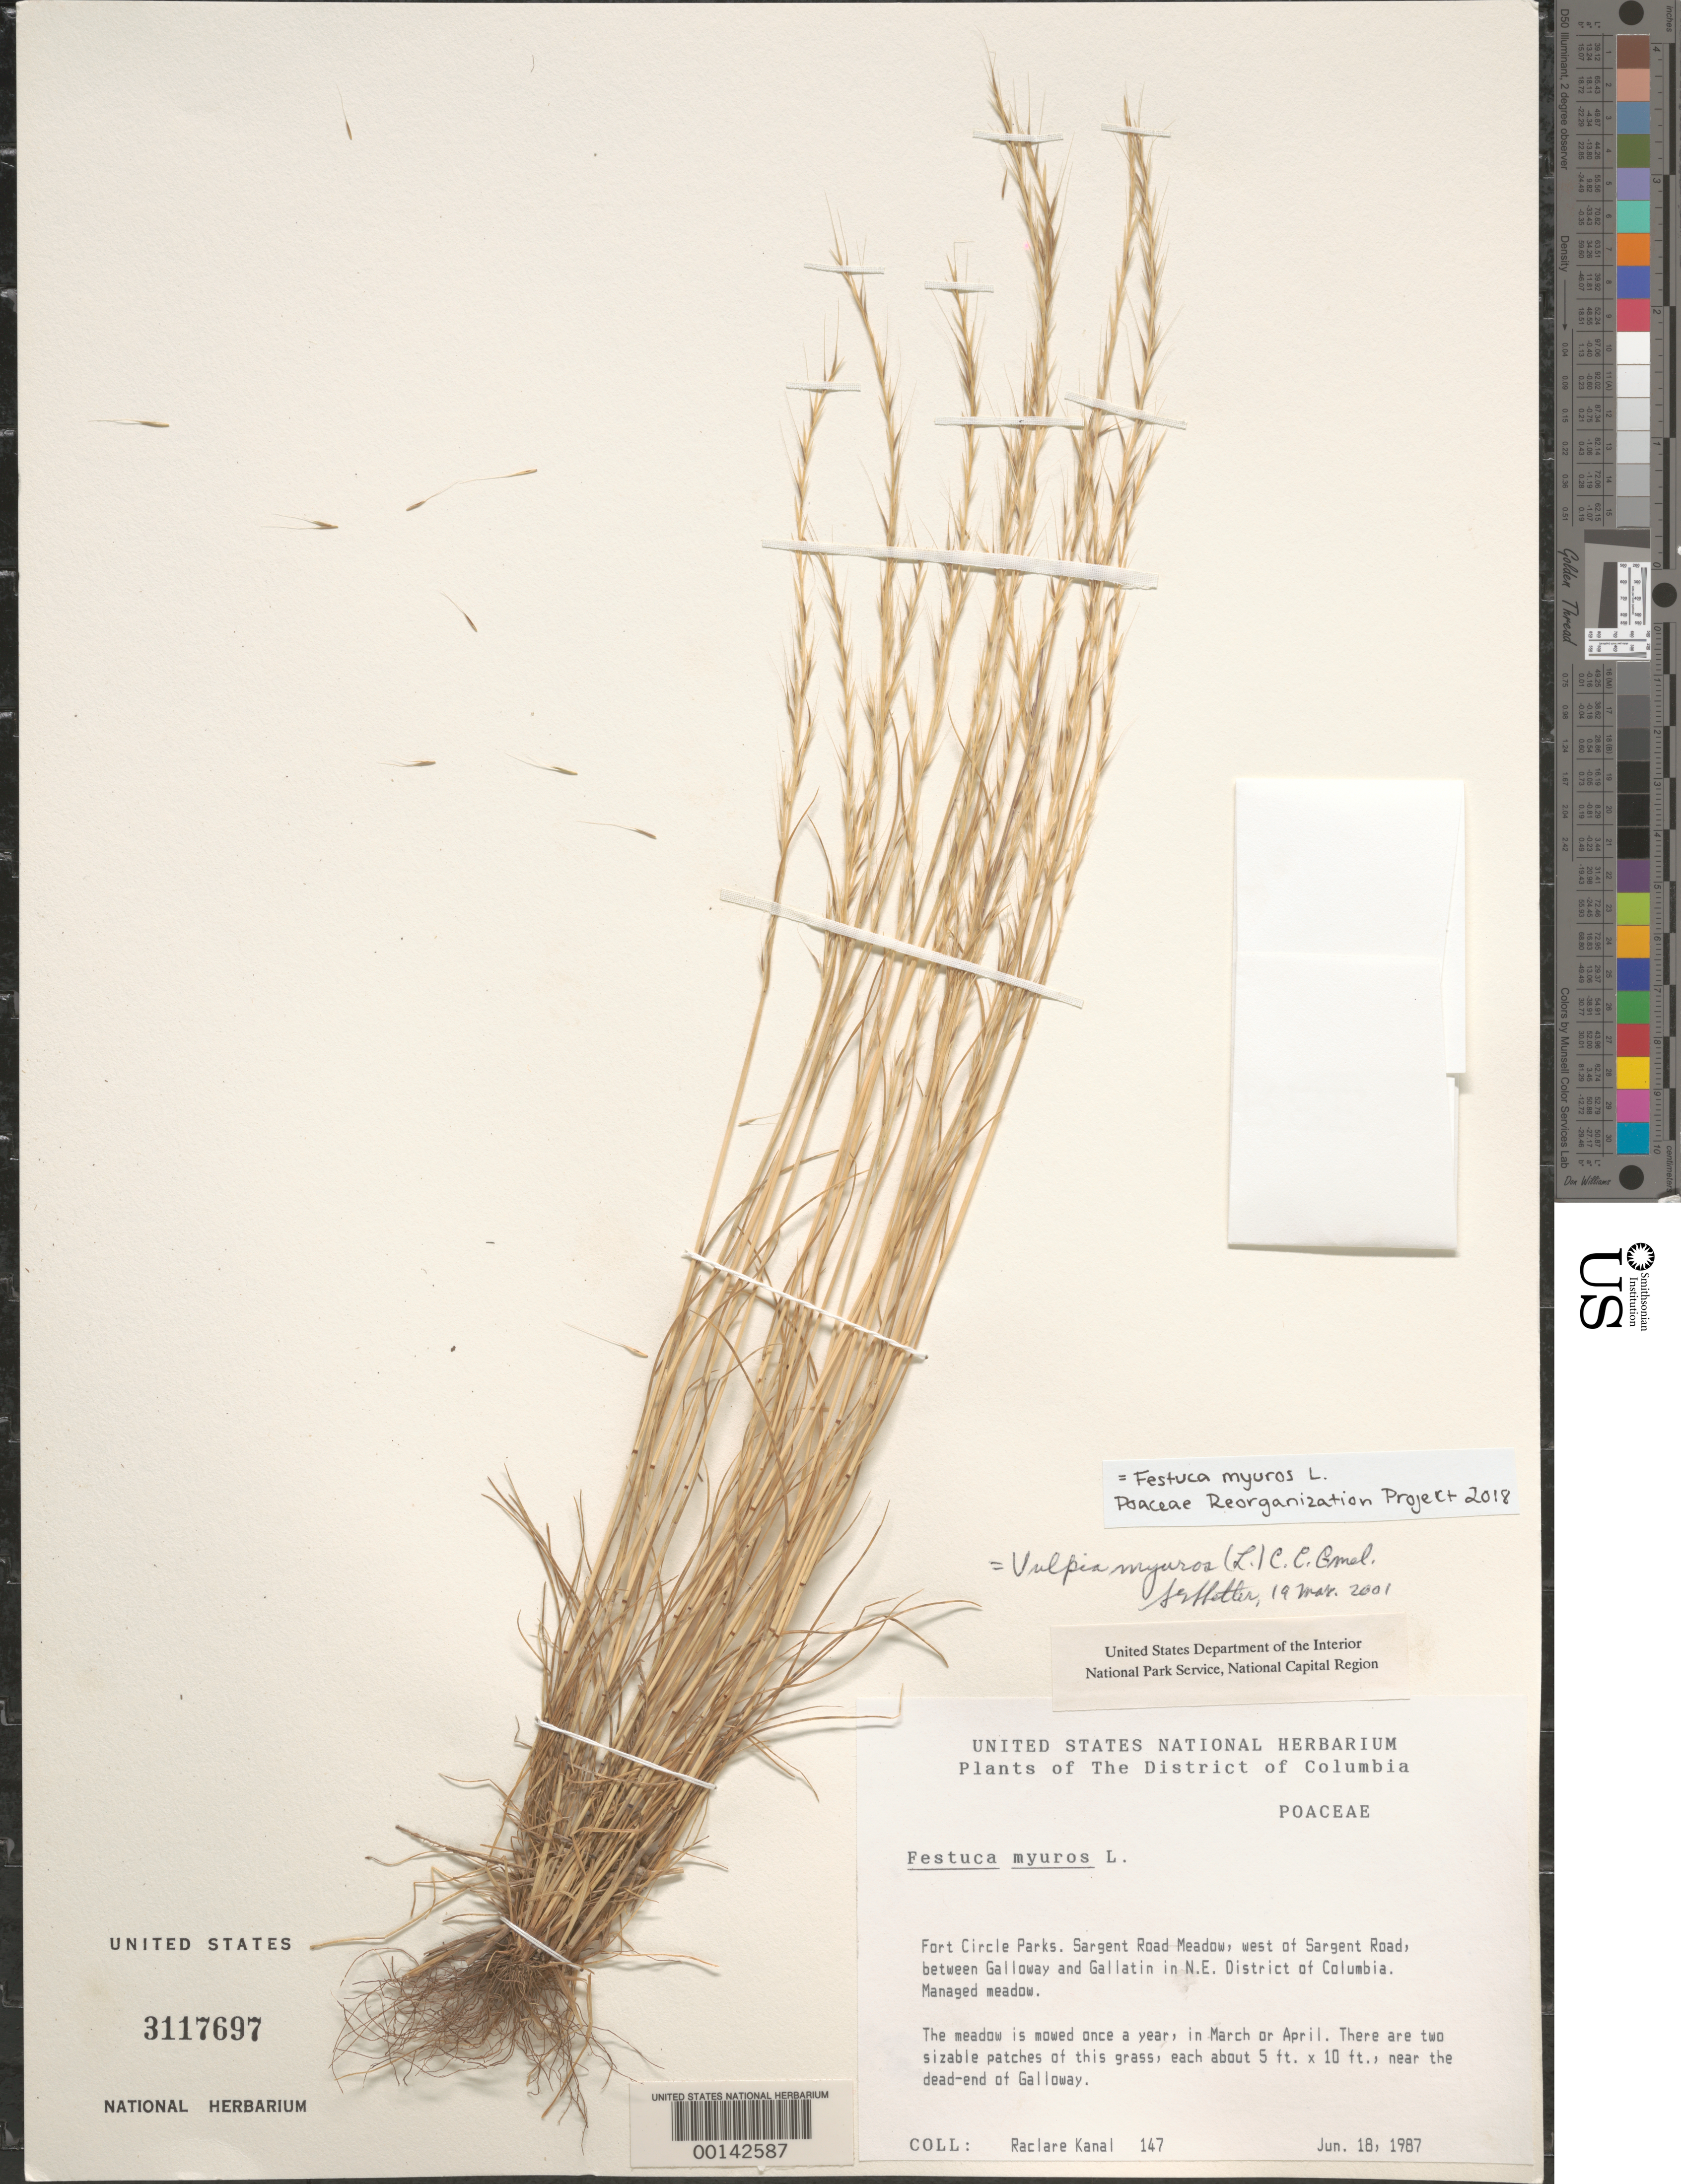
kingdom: Plantae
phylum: Tracheophyta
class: Liliopsida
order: Poales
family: Poaceae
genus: Festuca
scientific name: Festuca myuros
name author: L.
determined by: Poaceae Reorganization Project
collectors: R. Kanal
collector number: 147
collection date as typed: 18 Jun 1987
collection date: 1987-06-18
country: United States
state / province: District of Columbia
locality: Fort Circle Parks. Sargent Road meadow, west of Sargent Road, between Galloway and Gallatin in NE District of Columbia. Fort Circle Parks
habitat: Managed meadow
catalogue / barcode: US 3117697